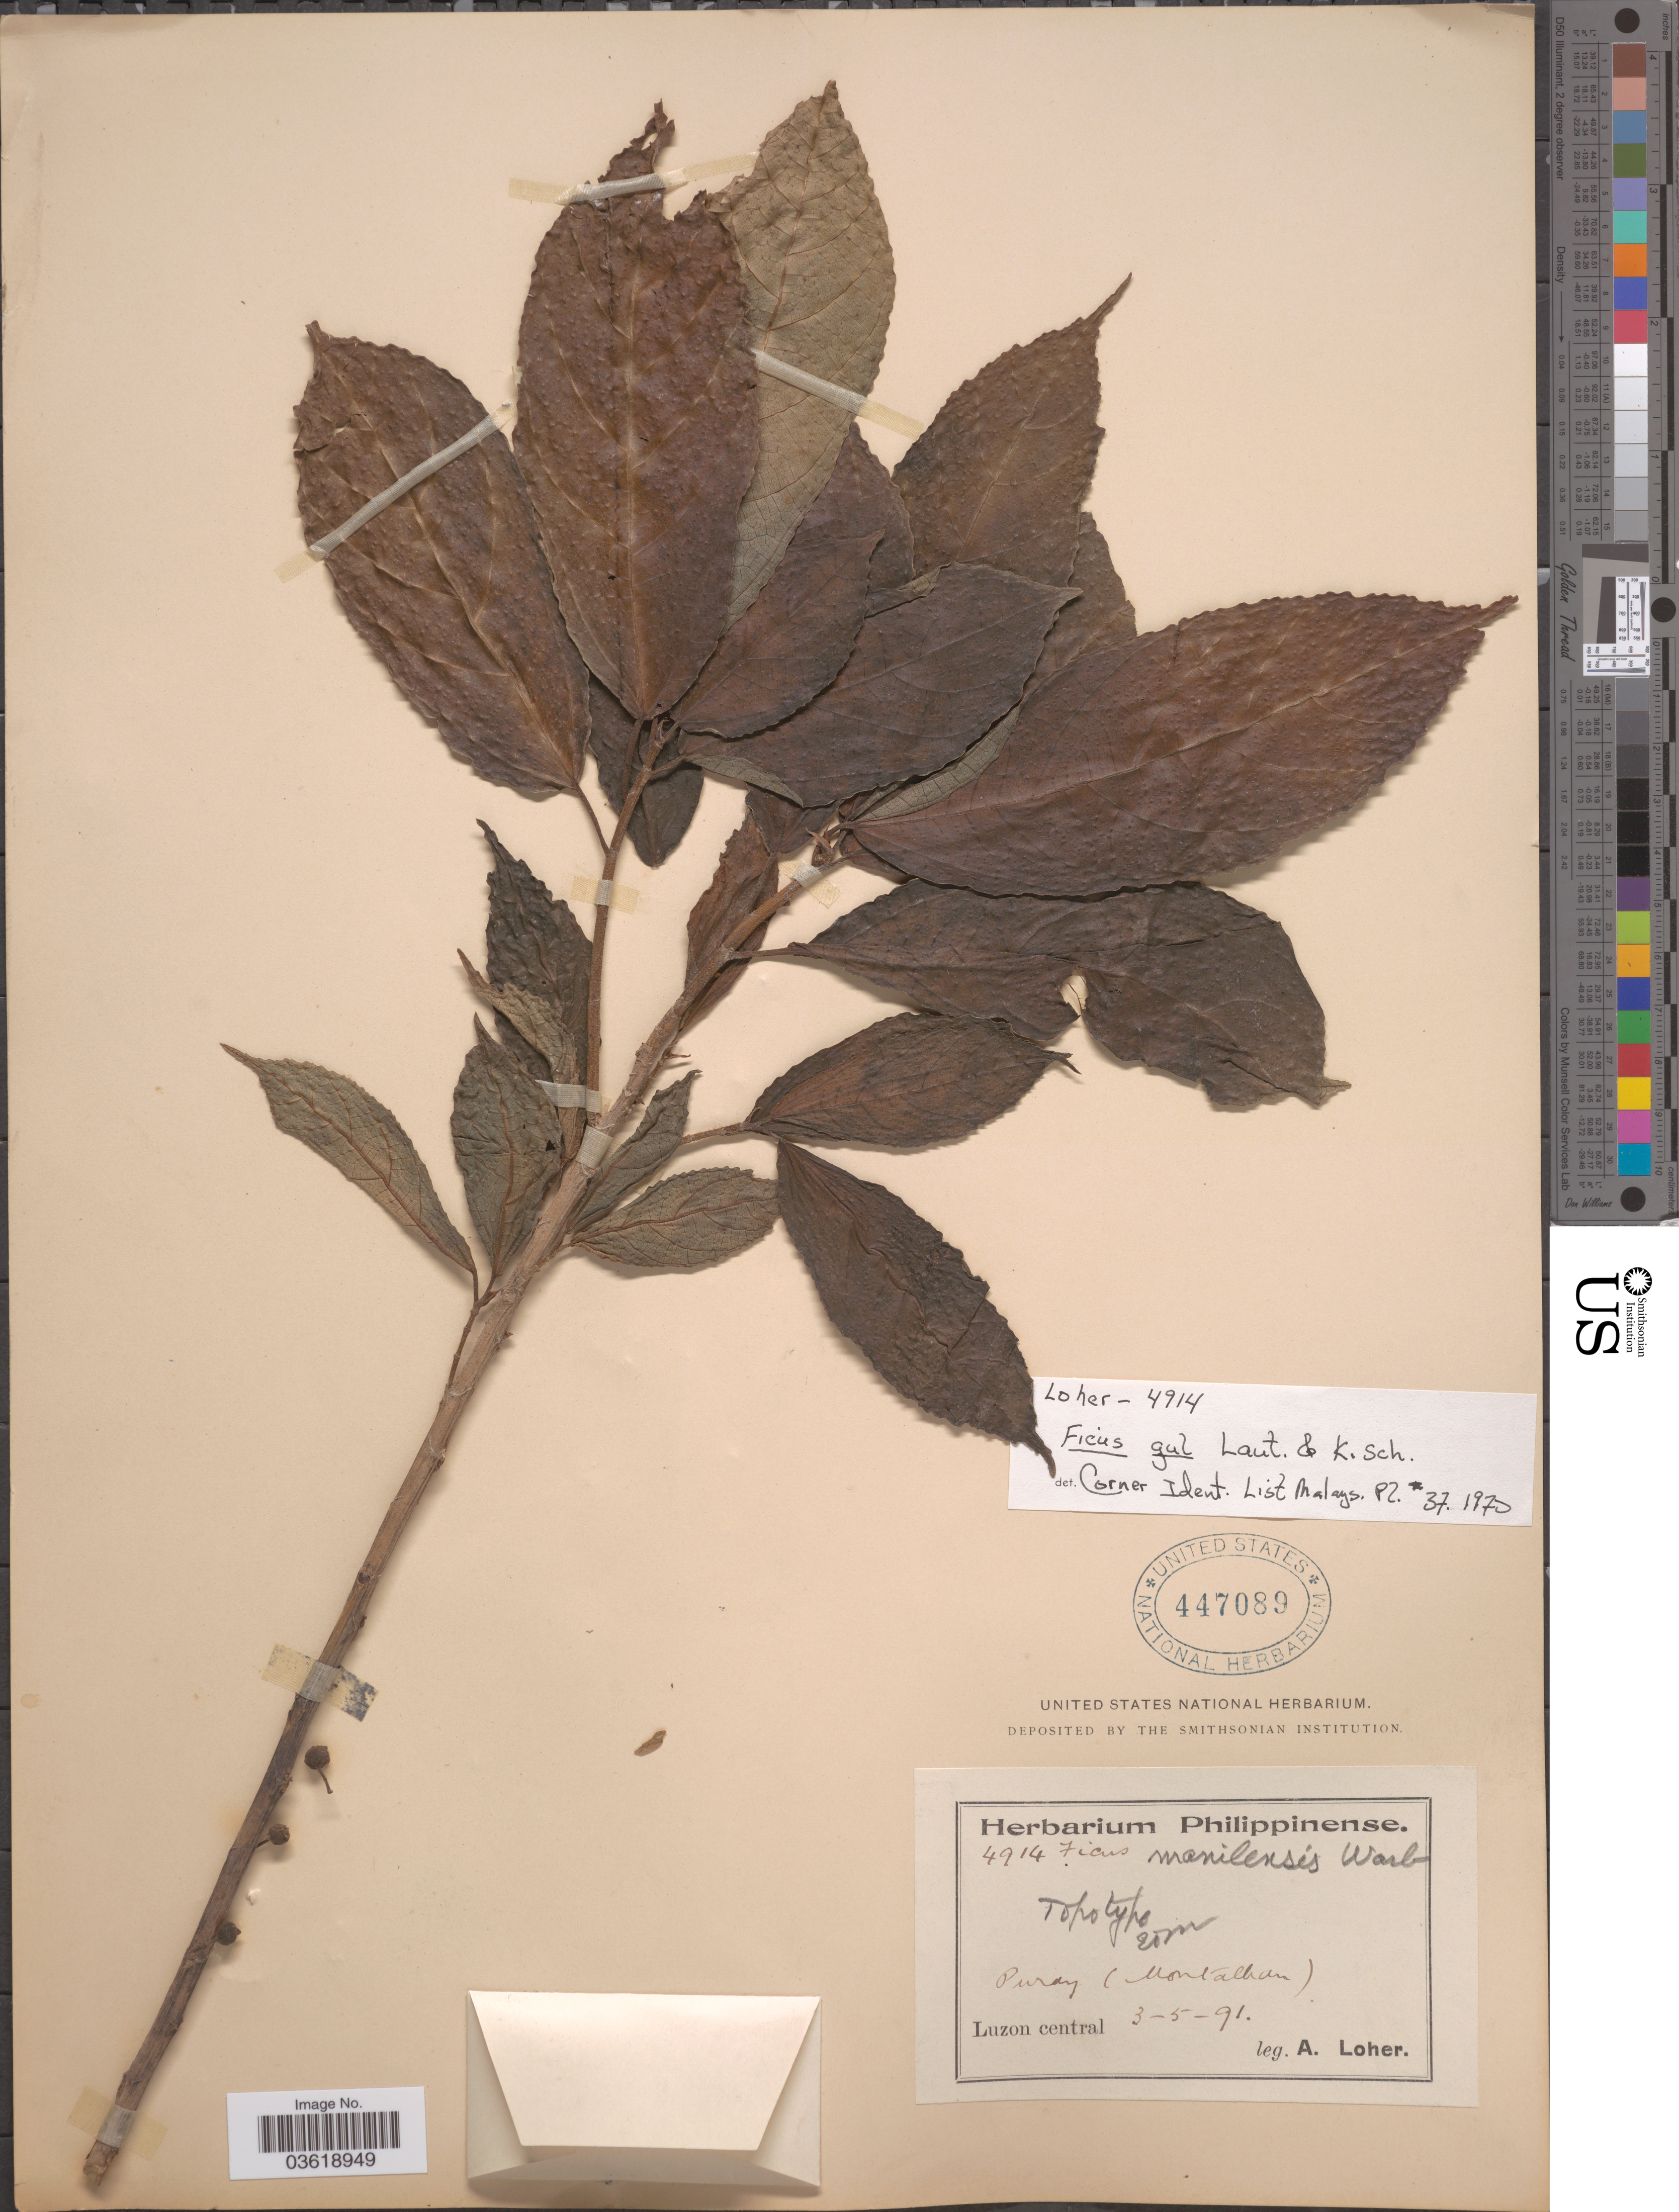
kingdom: Plantae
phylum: Tracheophyta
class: Magnoliopsida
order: Rosales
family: Moraceae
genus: Ficus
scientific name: Ficus gul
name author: Lauterb. & K. Schum.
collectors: A. Loher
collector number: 4914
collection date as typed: Transcribed d/m/y: 3/5/91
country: Philippines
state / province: Central Luzon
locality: Puray (Montalban). Luzon central.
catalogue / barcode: US 447089